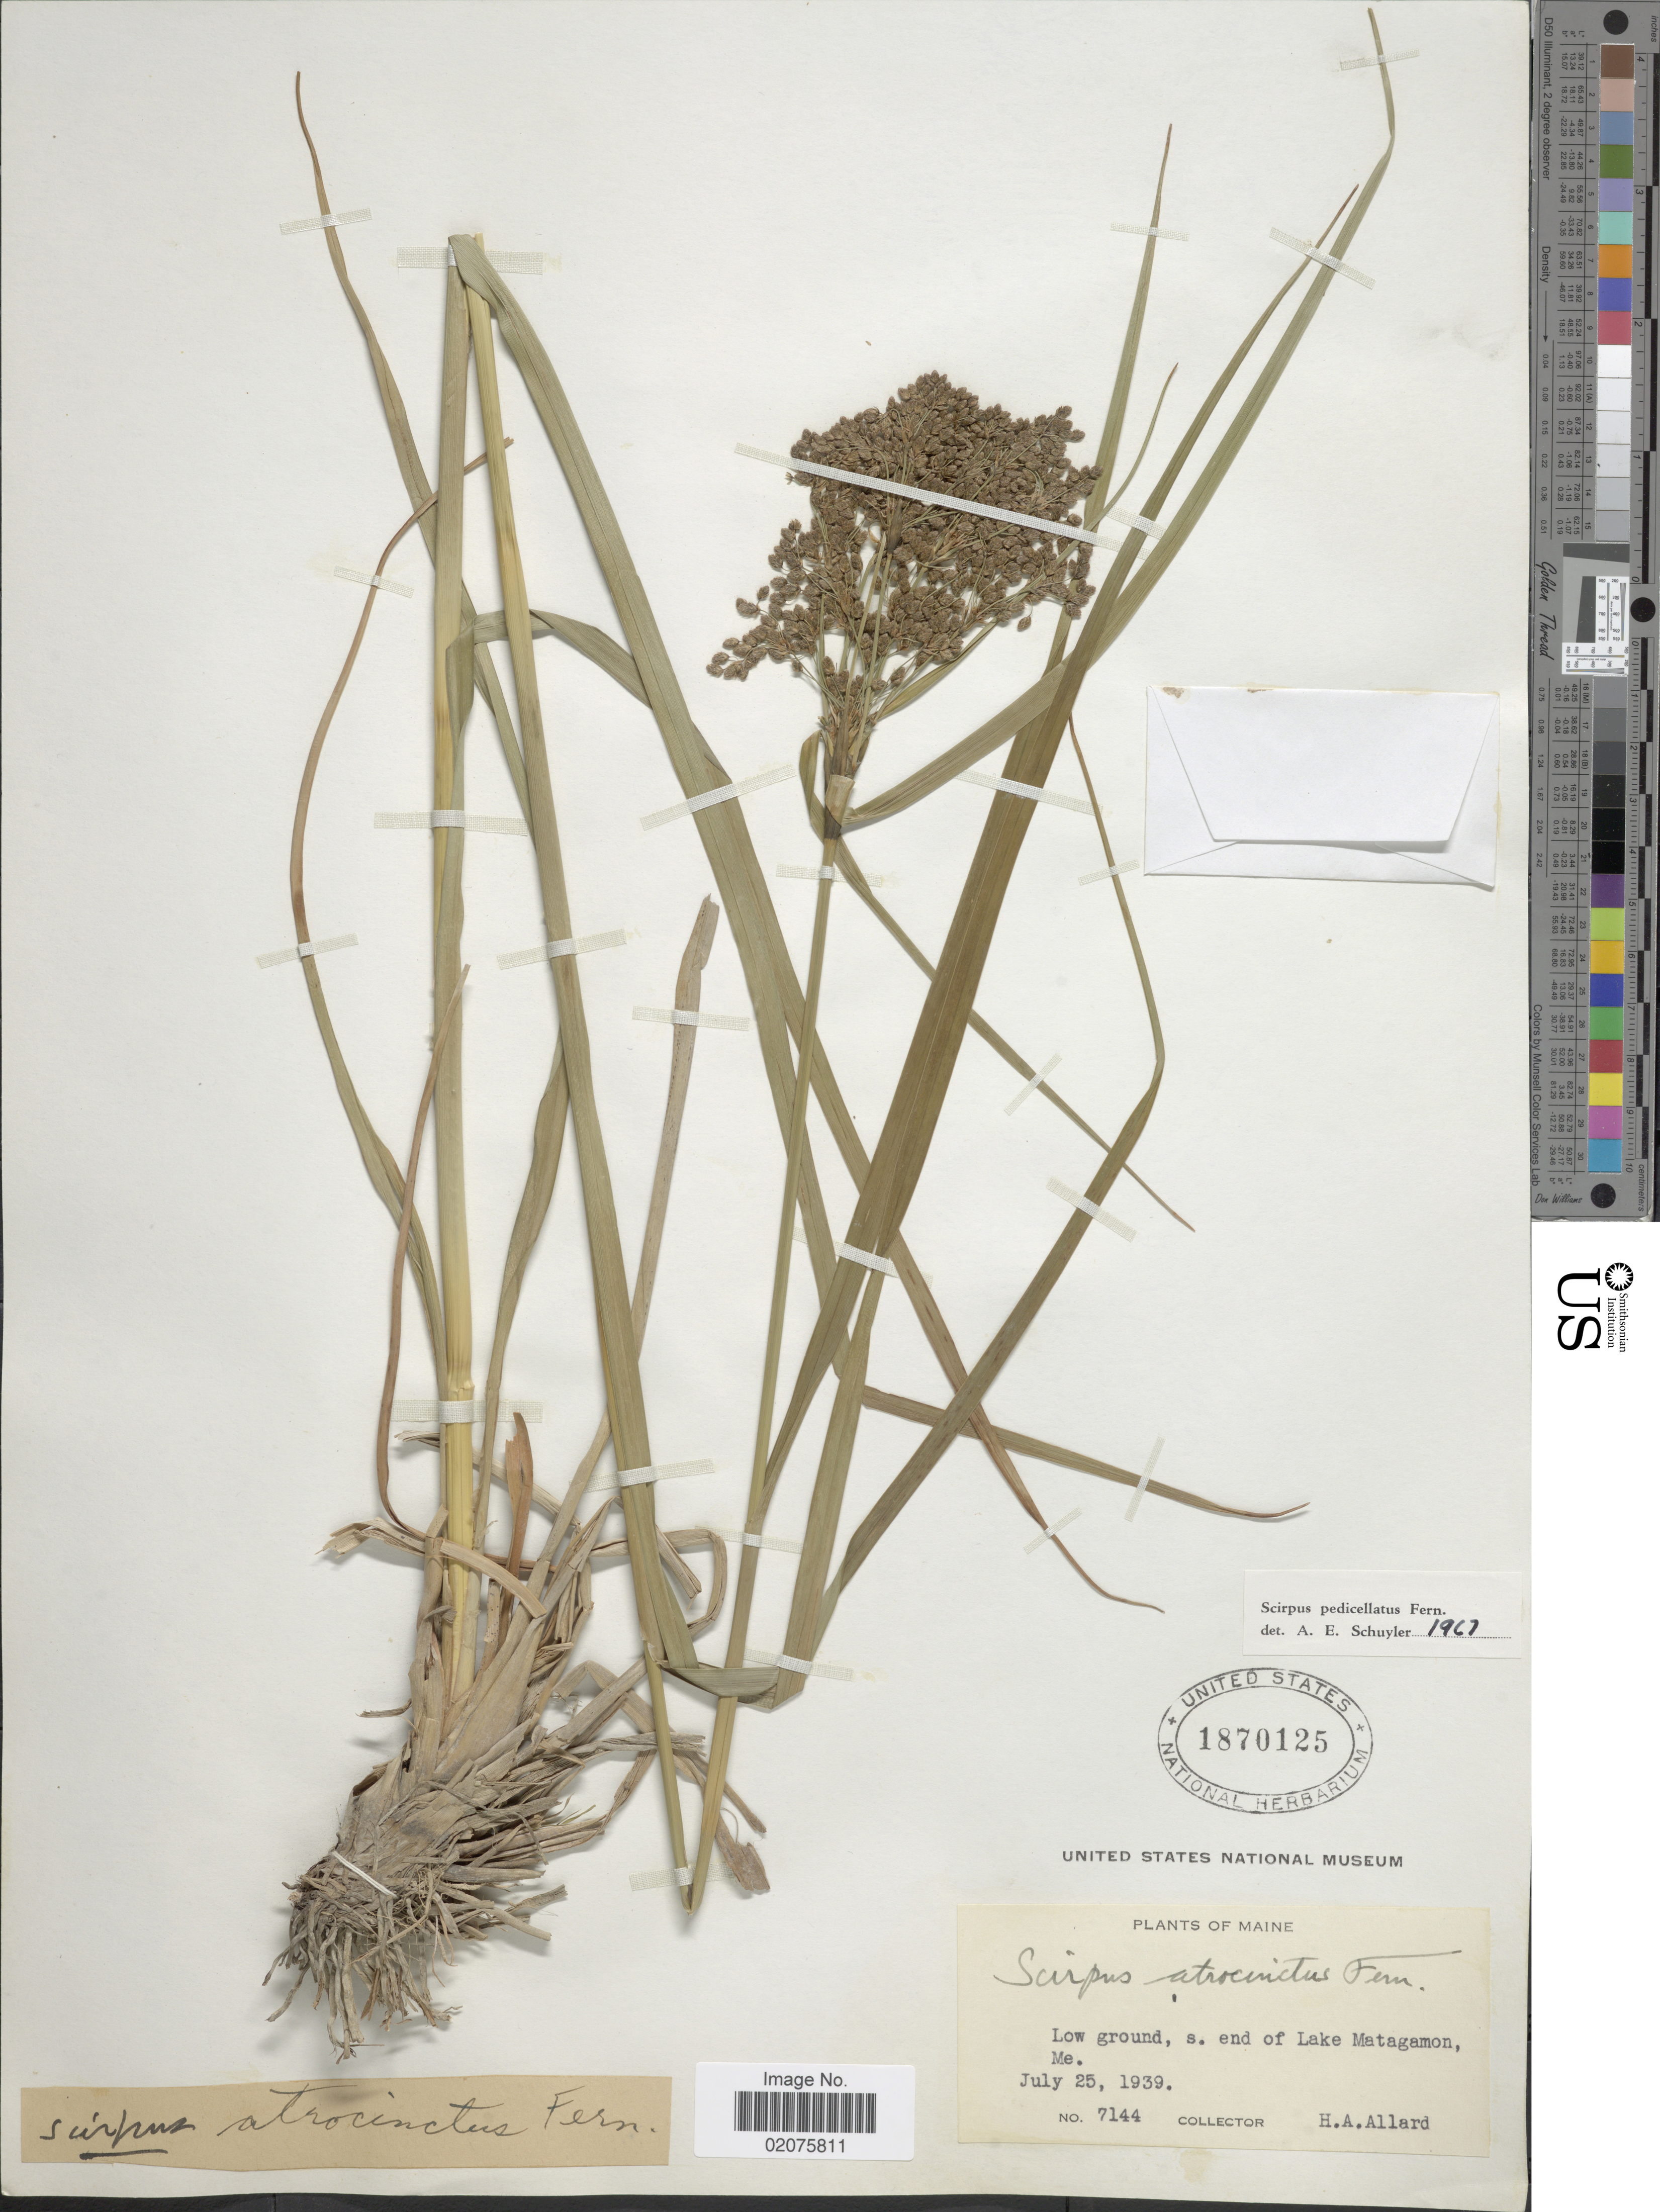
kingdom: Plantae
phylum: Tracheophyta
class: Liliopsida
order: Poales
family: Cyperaceae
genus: Scirpus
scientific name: Scirpus pedicellatus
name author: Fernald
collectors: H. A. Allard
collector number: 7144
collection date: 1939-07-25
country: United States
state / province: Maine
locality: Low ground, s. end of Lake Matagamon, Me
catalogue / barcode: US 1870125